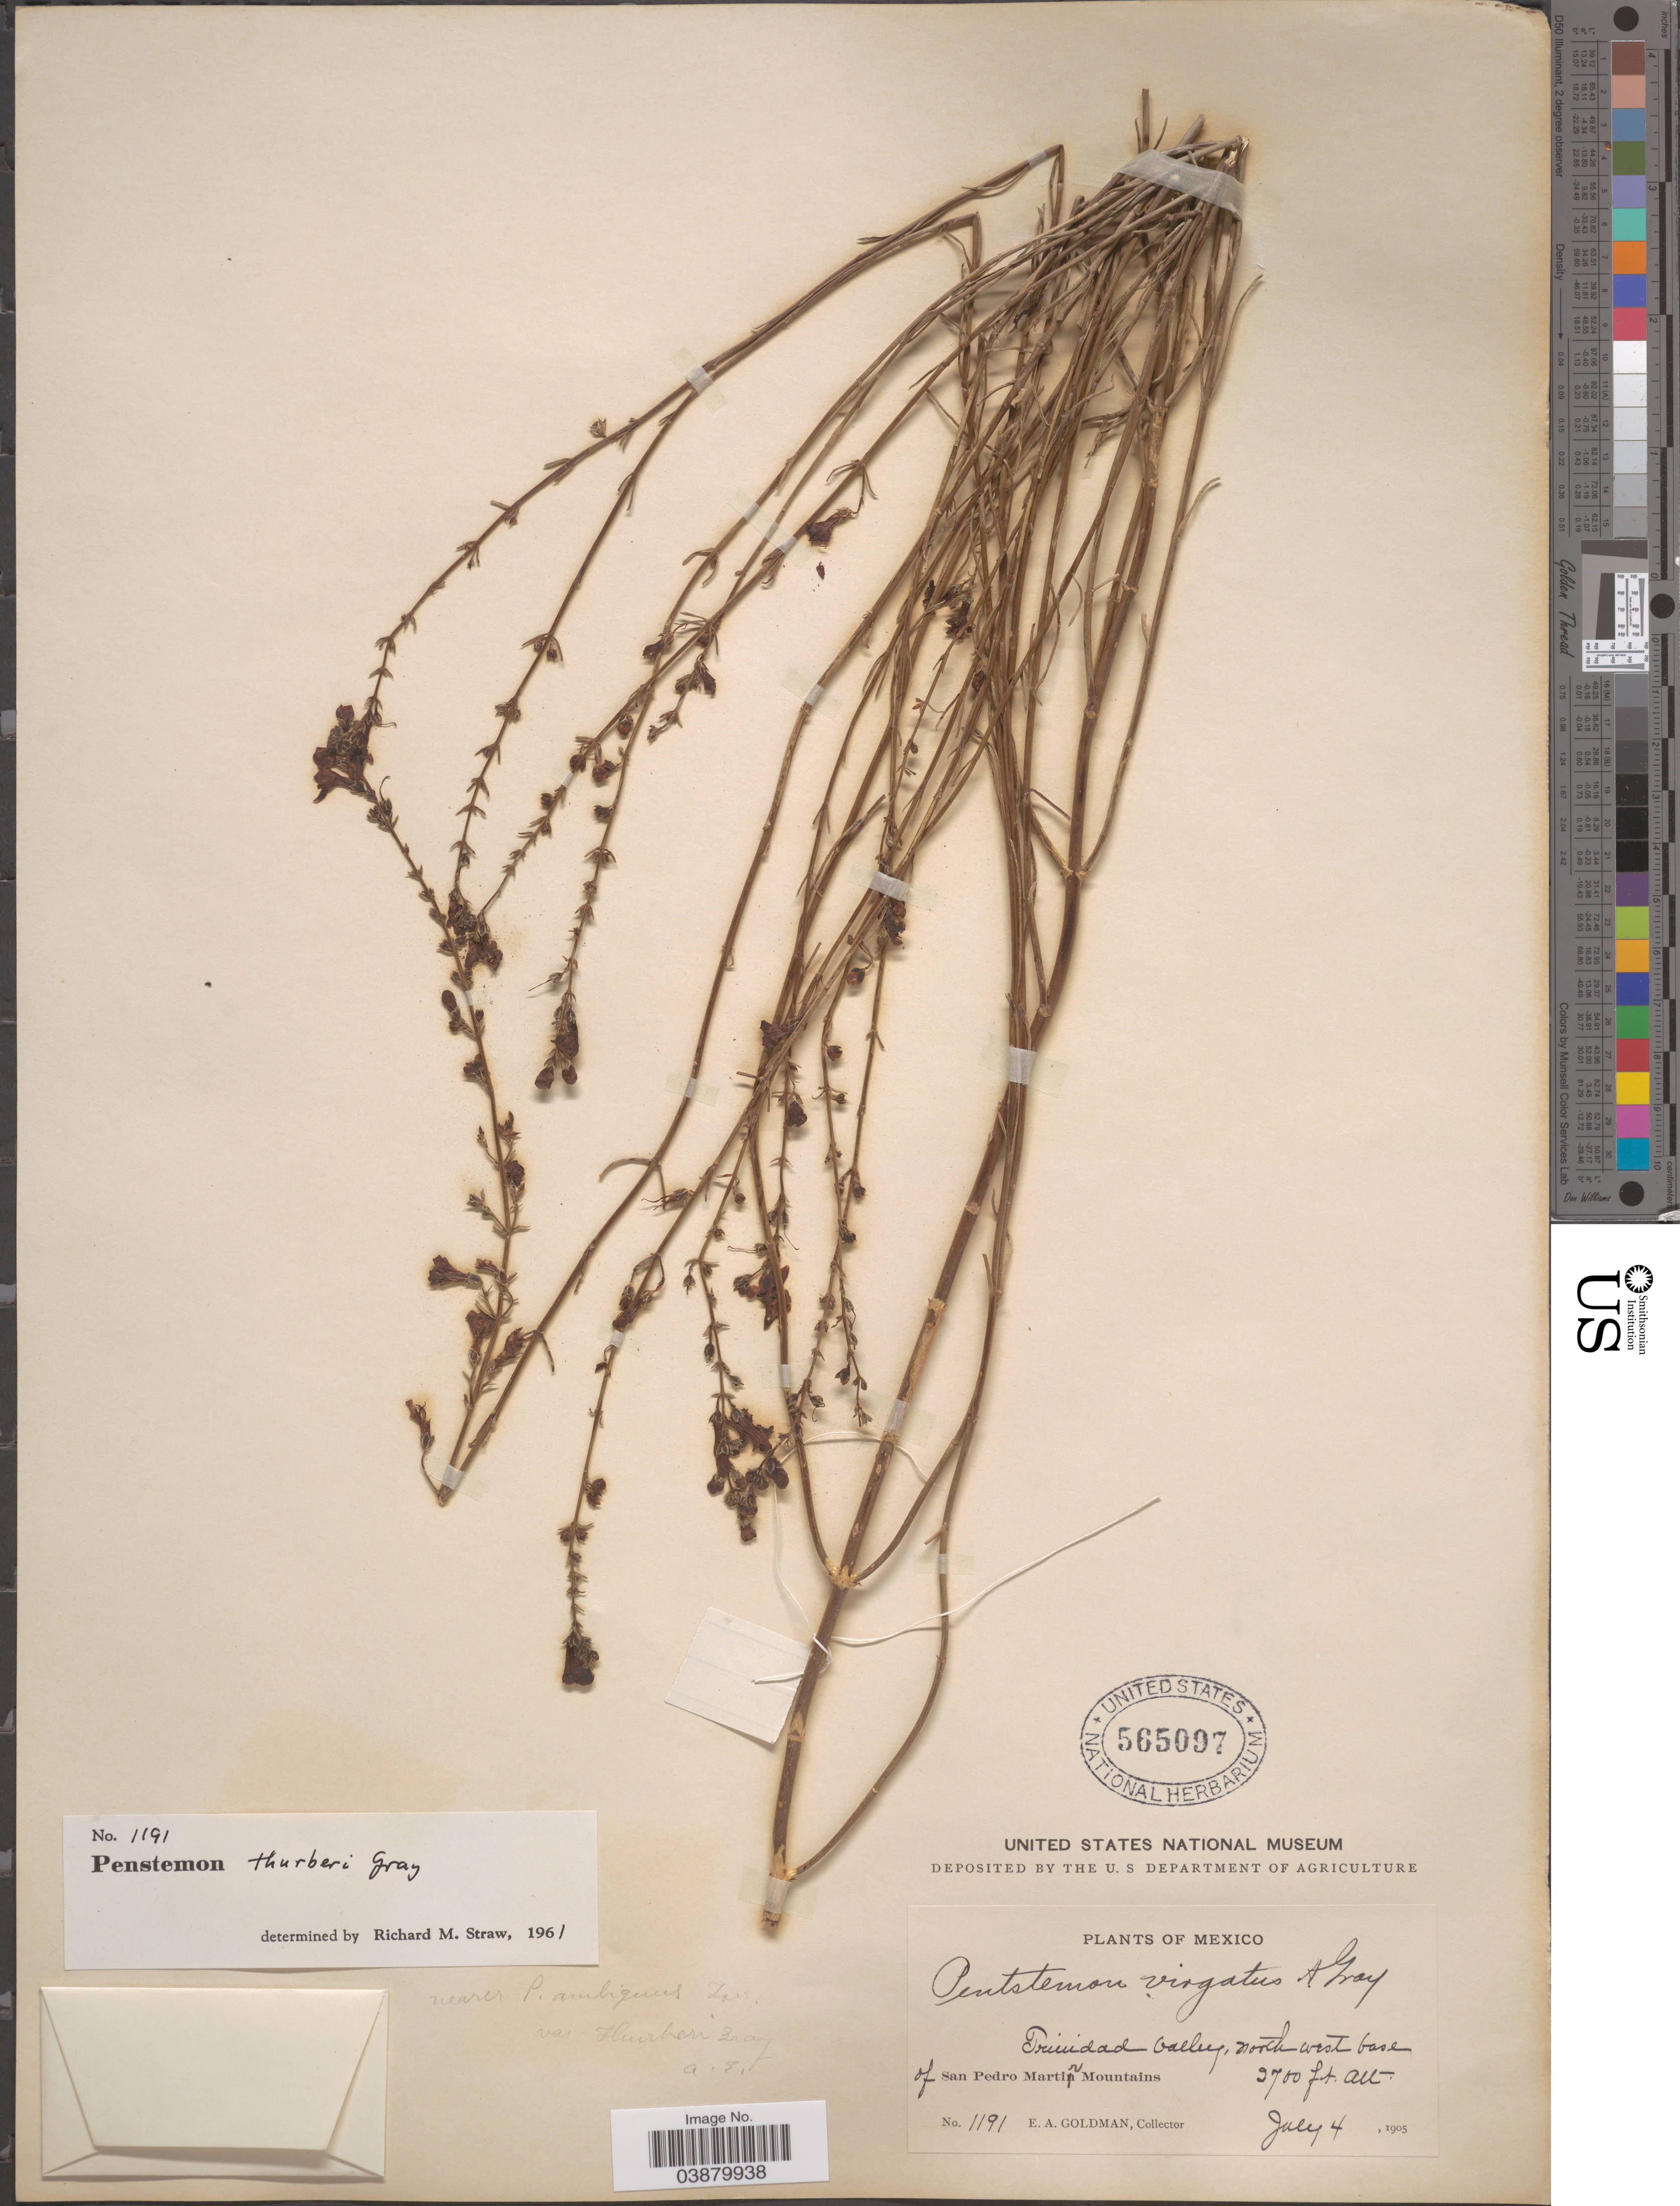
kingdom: Plantae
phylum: Tracheophyta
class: Magnoliopsida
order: Lamiales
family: Plantaginaceae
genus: Penstemon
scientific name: Penstemon thurberi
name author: Torr.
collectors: E. A. Goldman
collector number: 1191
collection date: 1905-07-04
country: Mexico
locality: Trinidad Valley, north west base of San Pedro Martir Mountains.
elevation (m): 823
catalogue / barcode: US 565097